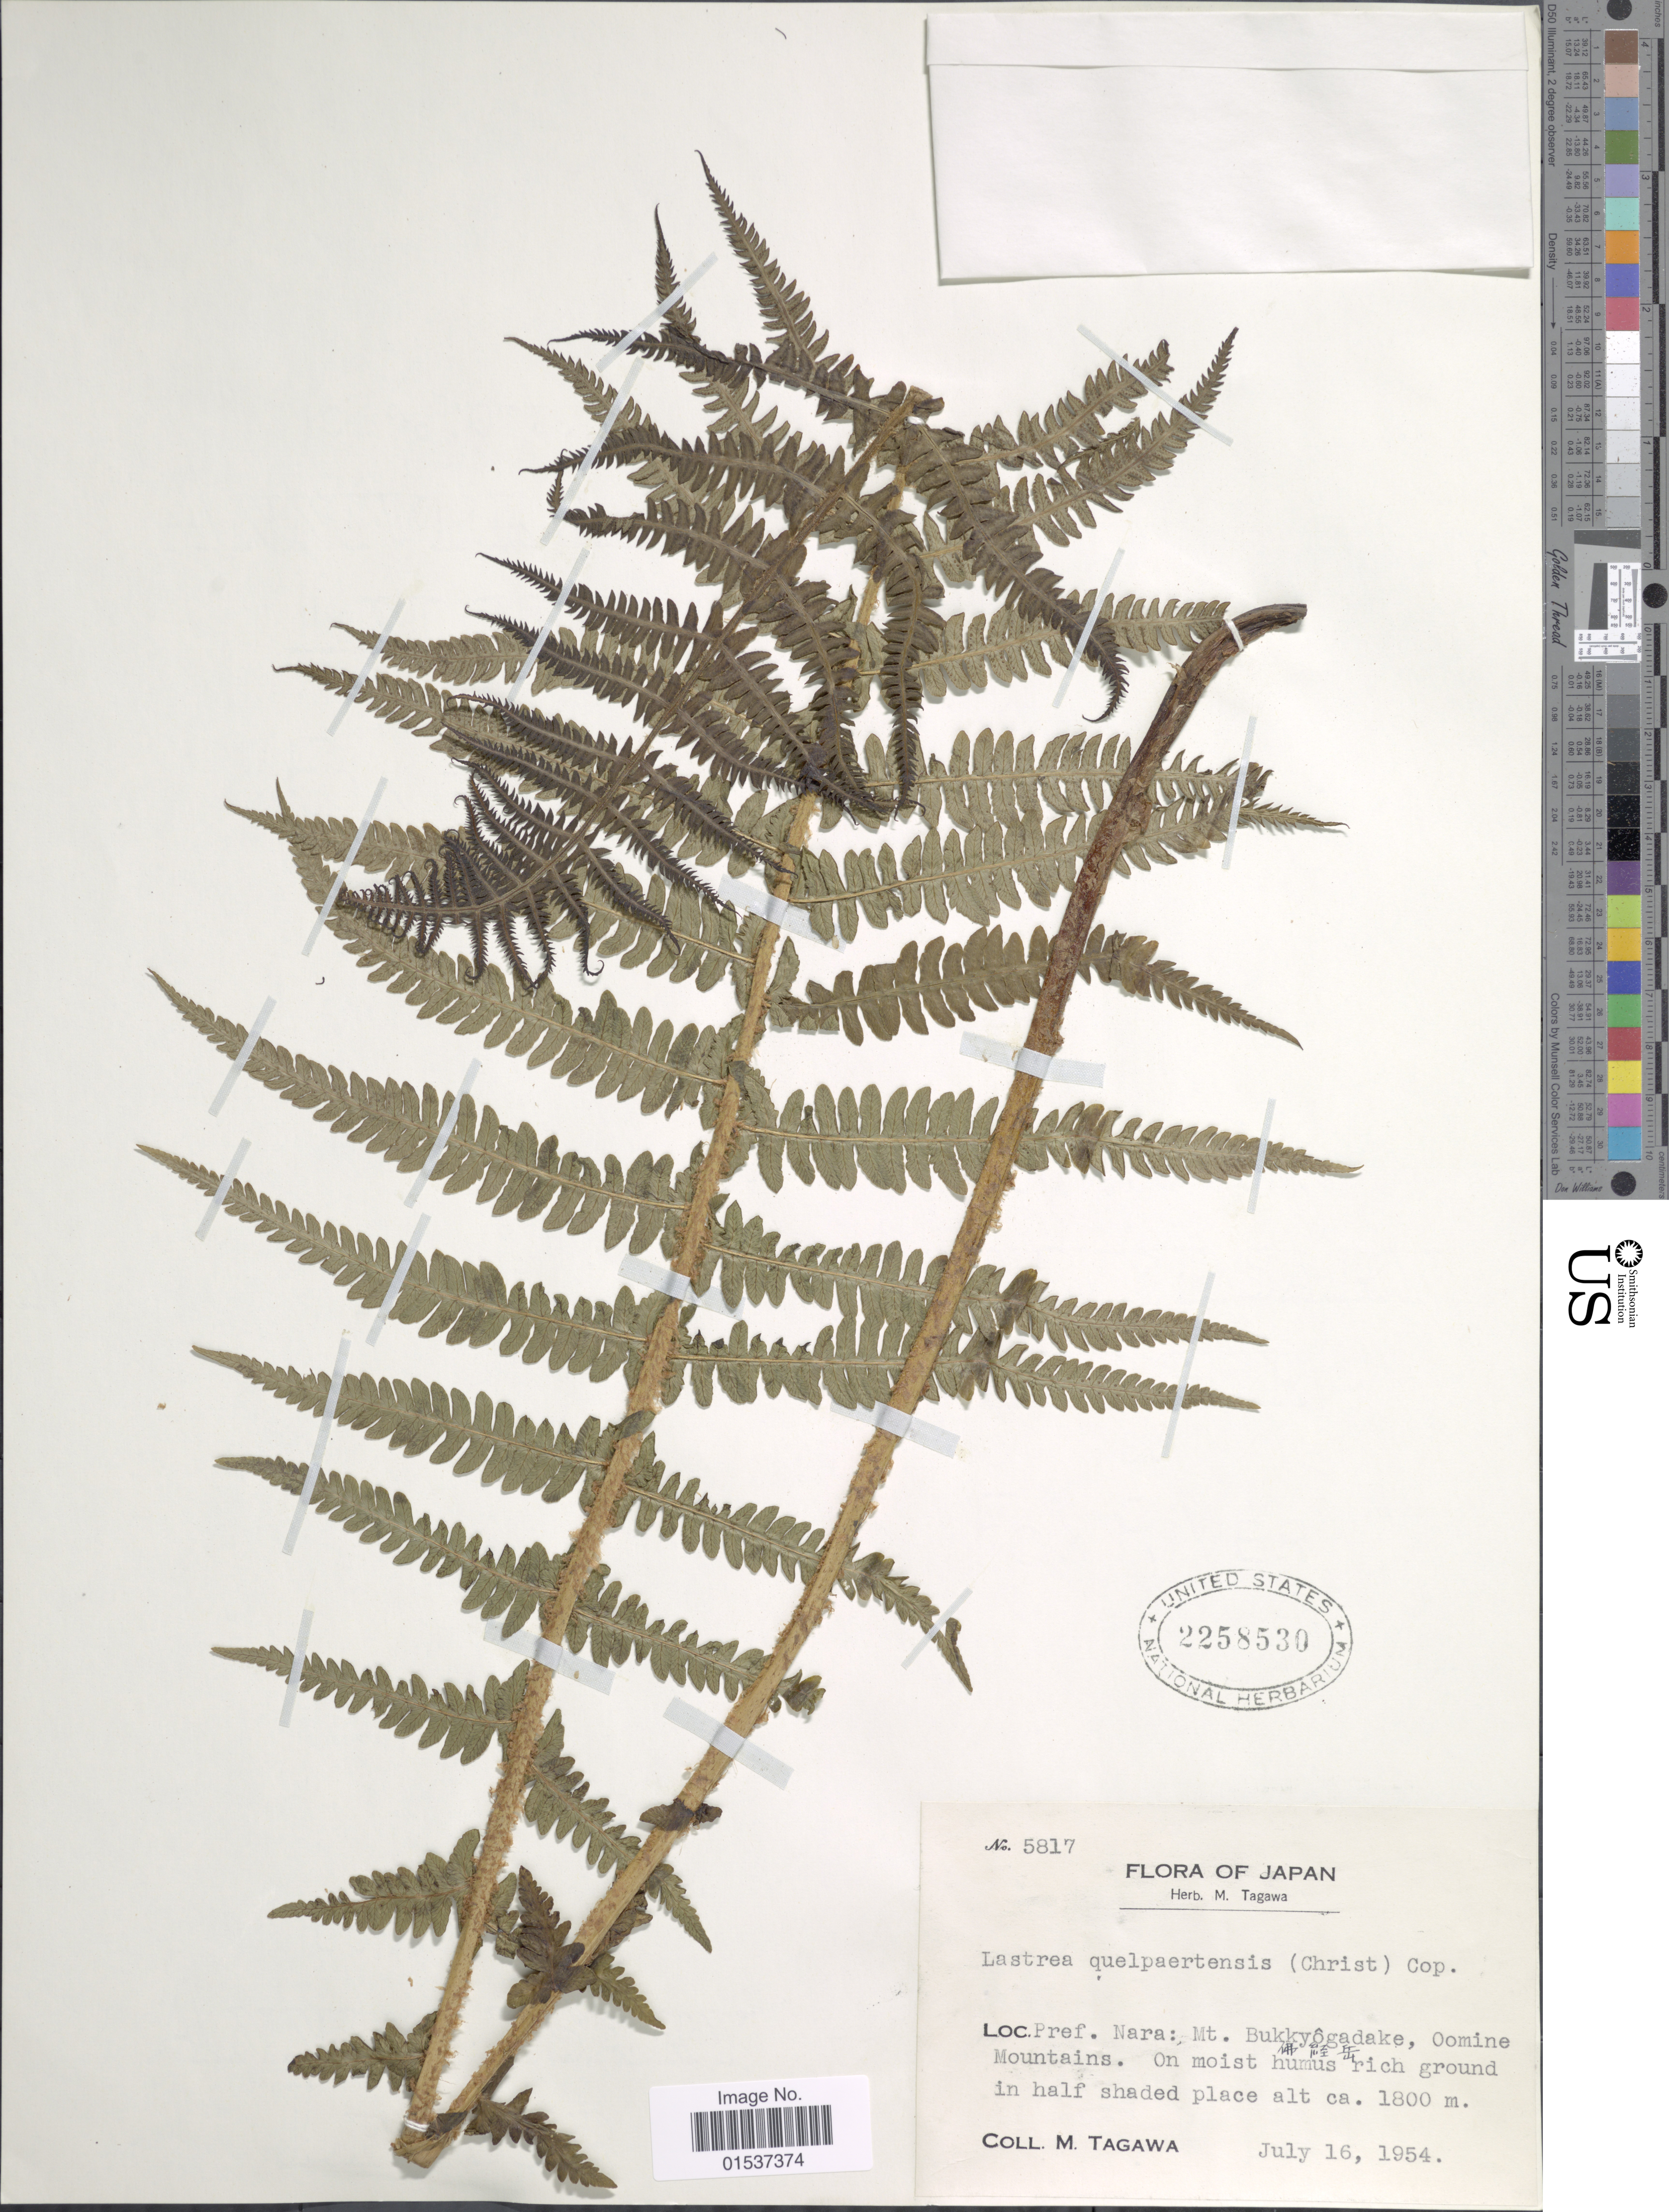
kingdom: Plantae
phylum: Tracheophyta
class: Polypodiopsida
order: Polypodiales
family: Thelypteridaceae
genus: Oreopteris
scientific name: Oreopteris quelpartensis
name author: (Christ) Holub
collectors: M. Tagawa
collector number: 5817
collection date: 1954-07-16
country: Japan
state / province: Nara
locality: Japan, Pref. Nara: Mt. Bukkyogadake, Oomine Mountains.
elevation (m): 1800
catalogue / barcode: US 2258530